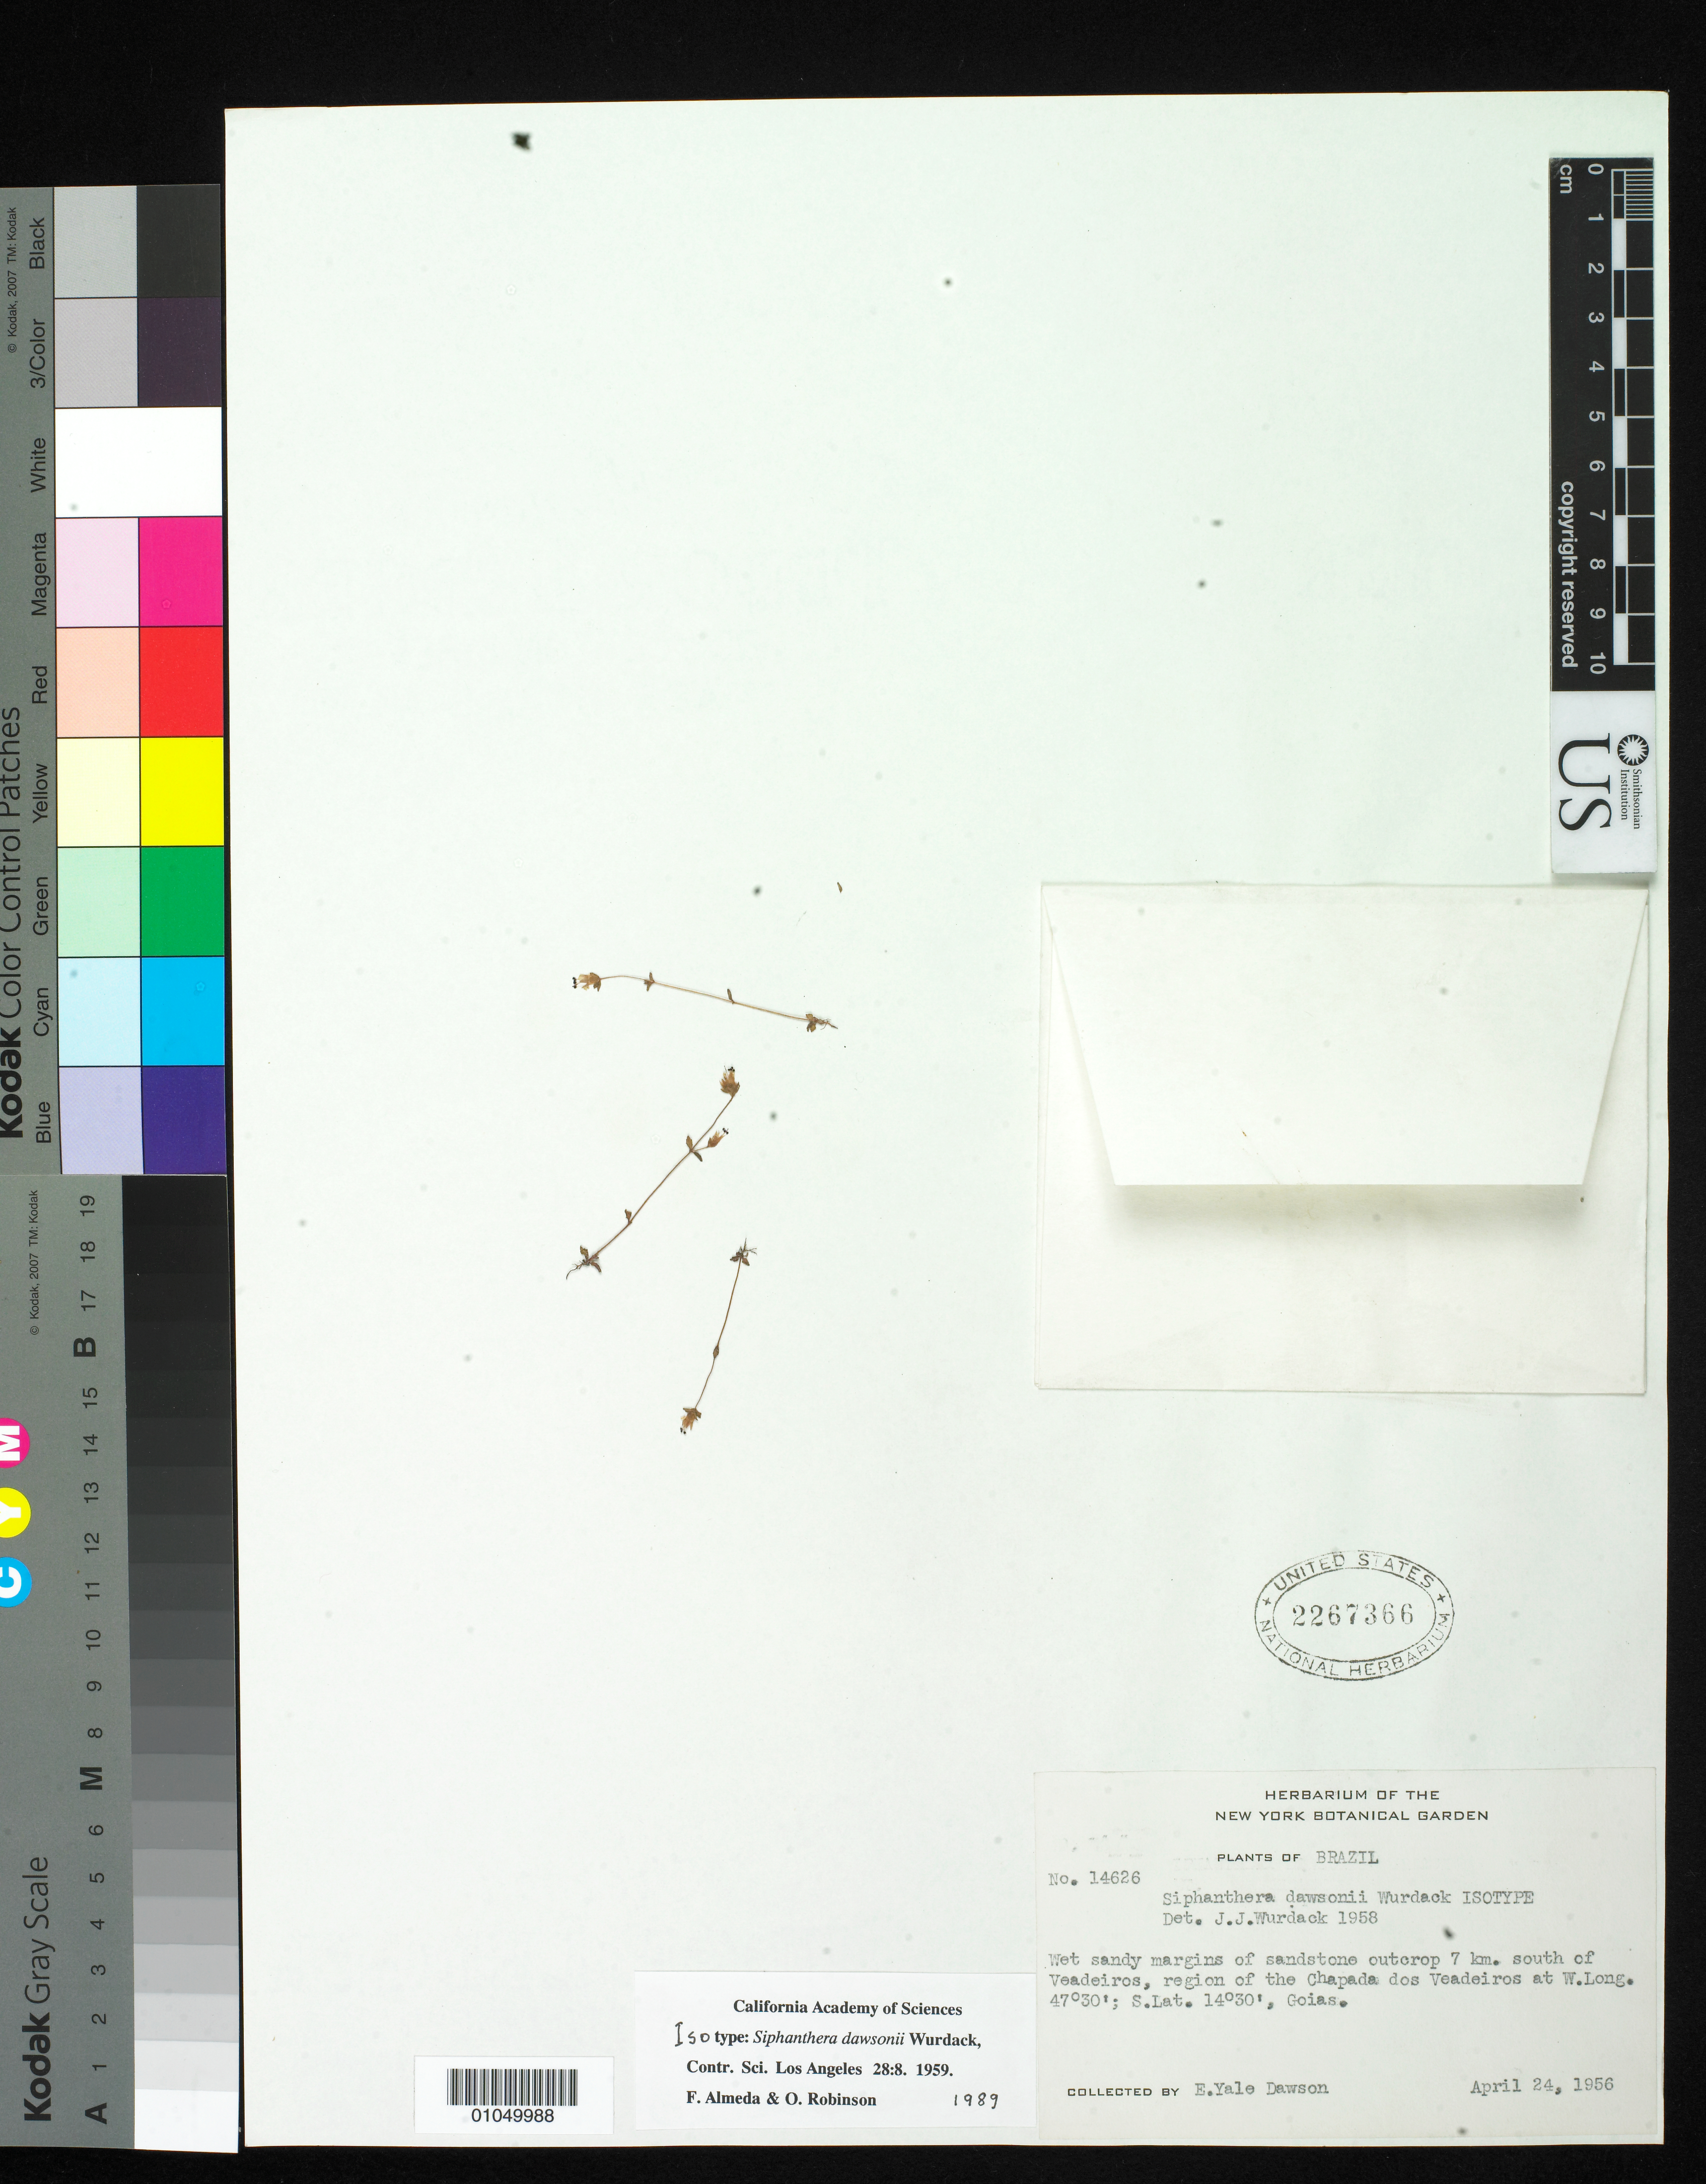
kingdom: Plantae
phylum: Tracheophyta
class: Magnoliopsida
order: Myrtales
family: Melastomataceae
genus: Siphanthera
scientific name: Siphanthera dawsonii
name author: Wurdack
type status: Isotype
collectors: E. Y. Dawson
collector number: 14626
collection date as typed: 24 Apr 1956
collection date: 1956-04-24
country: Brazil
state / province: Goiás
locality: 7 km. S of Veadeiros.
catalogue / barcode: US 2267366